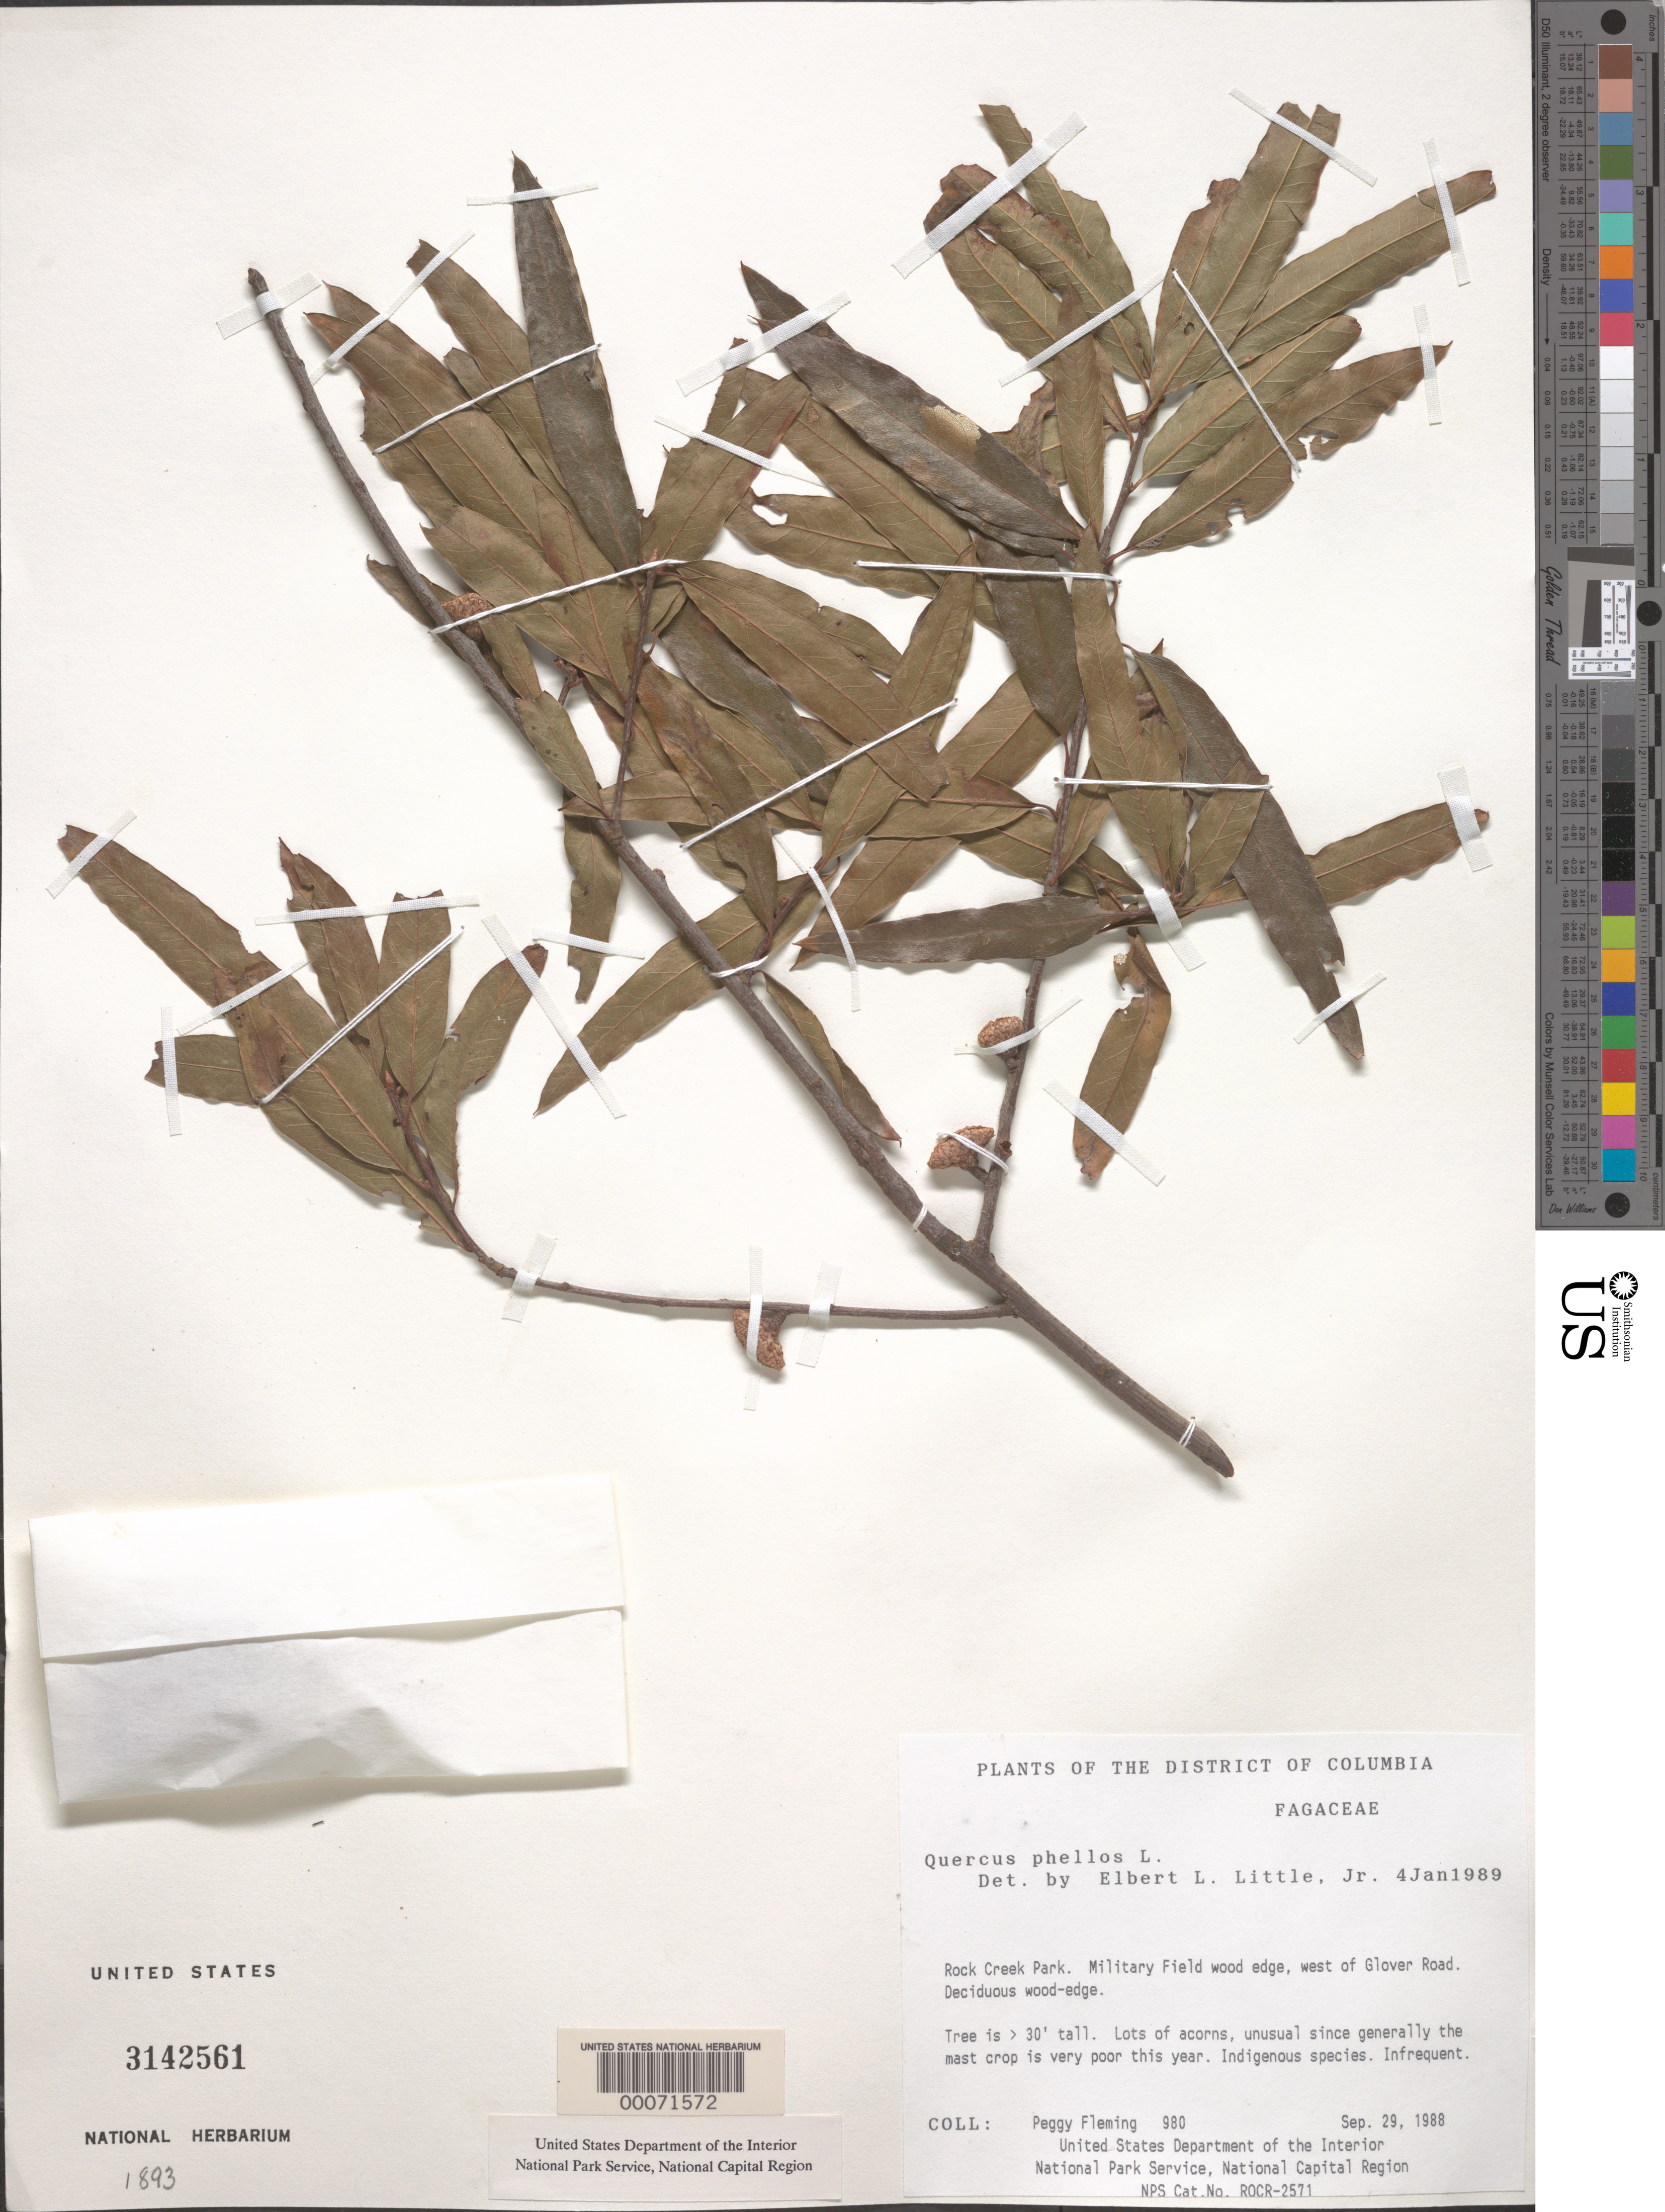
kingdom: Plantae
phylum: Tracheophyta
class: Magnoliopsida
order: Fagales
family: Fagaceae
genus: Quercus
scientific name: Quercus phellos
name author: L.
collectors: P. Fleming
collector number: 980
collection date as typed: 29 Sep 1988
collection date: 1988-09-29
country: United States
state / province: District of Columbia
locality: Rock Creek Park, Military Field, W of Glover Road Rock Creek Park and vicinity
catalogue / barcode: US 3142561